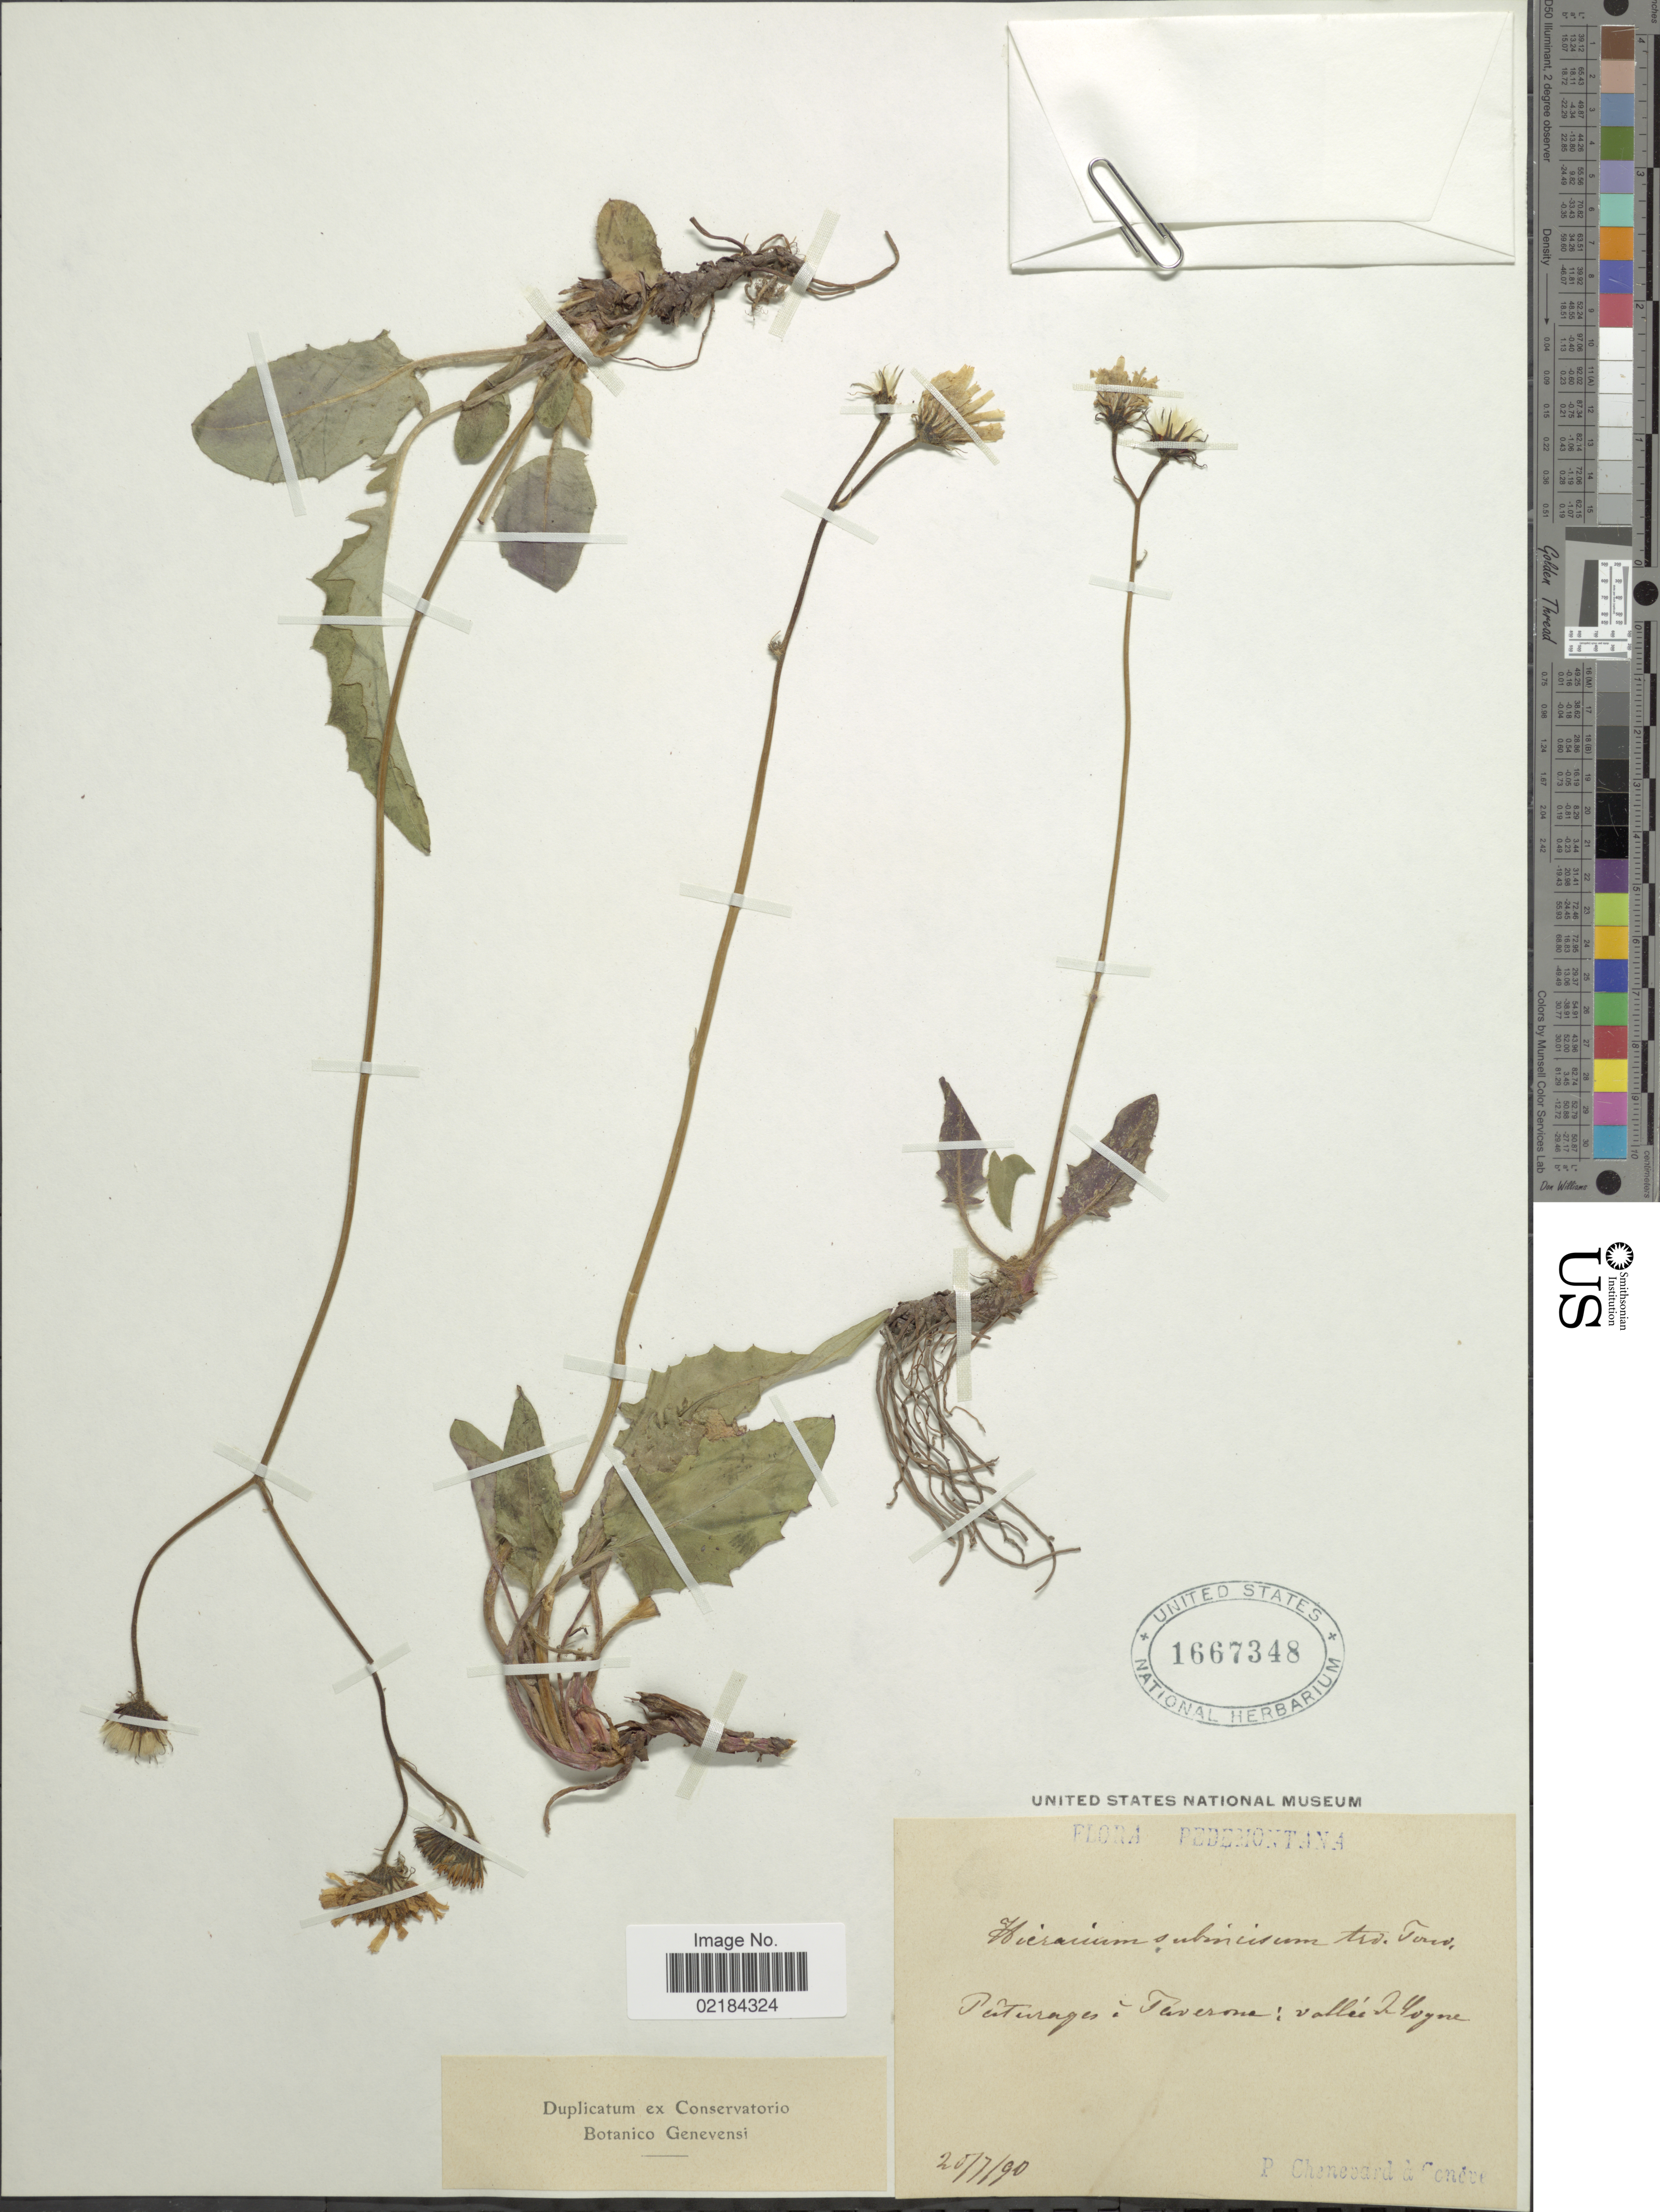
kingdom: Plantae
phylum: Tracheophyta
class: Magnoliopsida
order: Asterales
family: Asteraceae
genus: Hieracium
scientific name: Hieracium subincisum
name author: Arvet-Touvet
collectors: P. Chenevard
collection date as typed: Transcribed d/m/y: 20/7/90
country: France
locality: Pedemontana. Puturages : Taverme : valleiz Sogne [interpreted]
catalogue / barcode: US 1667348